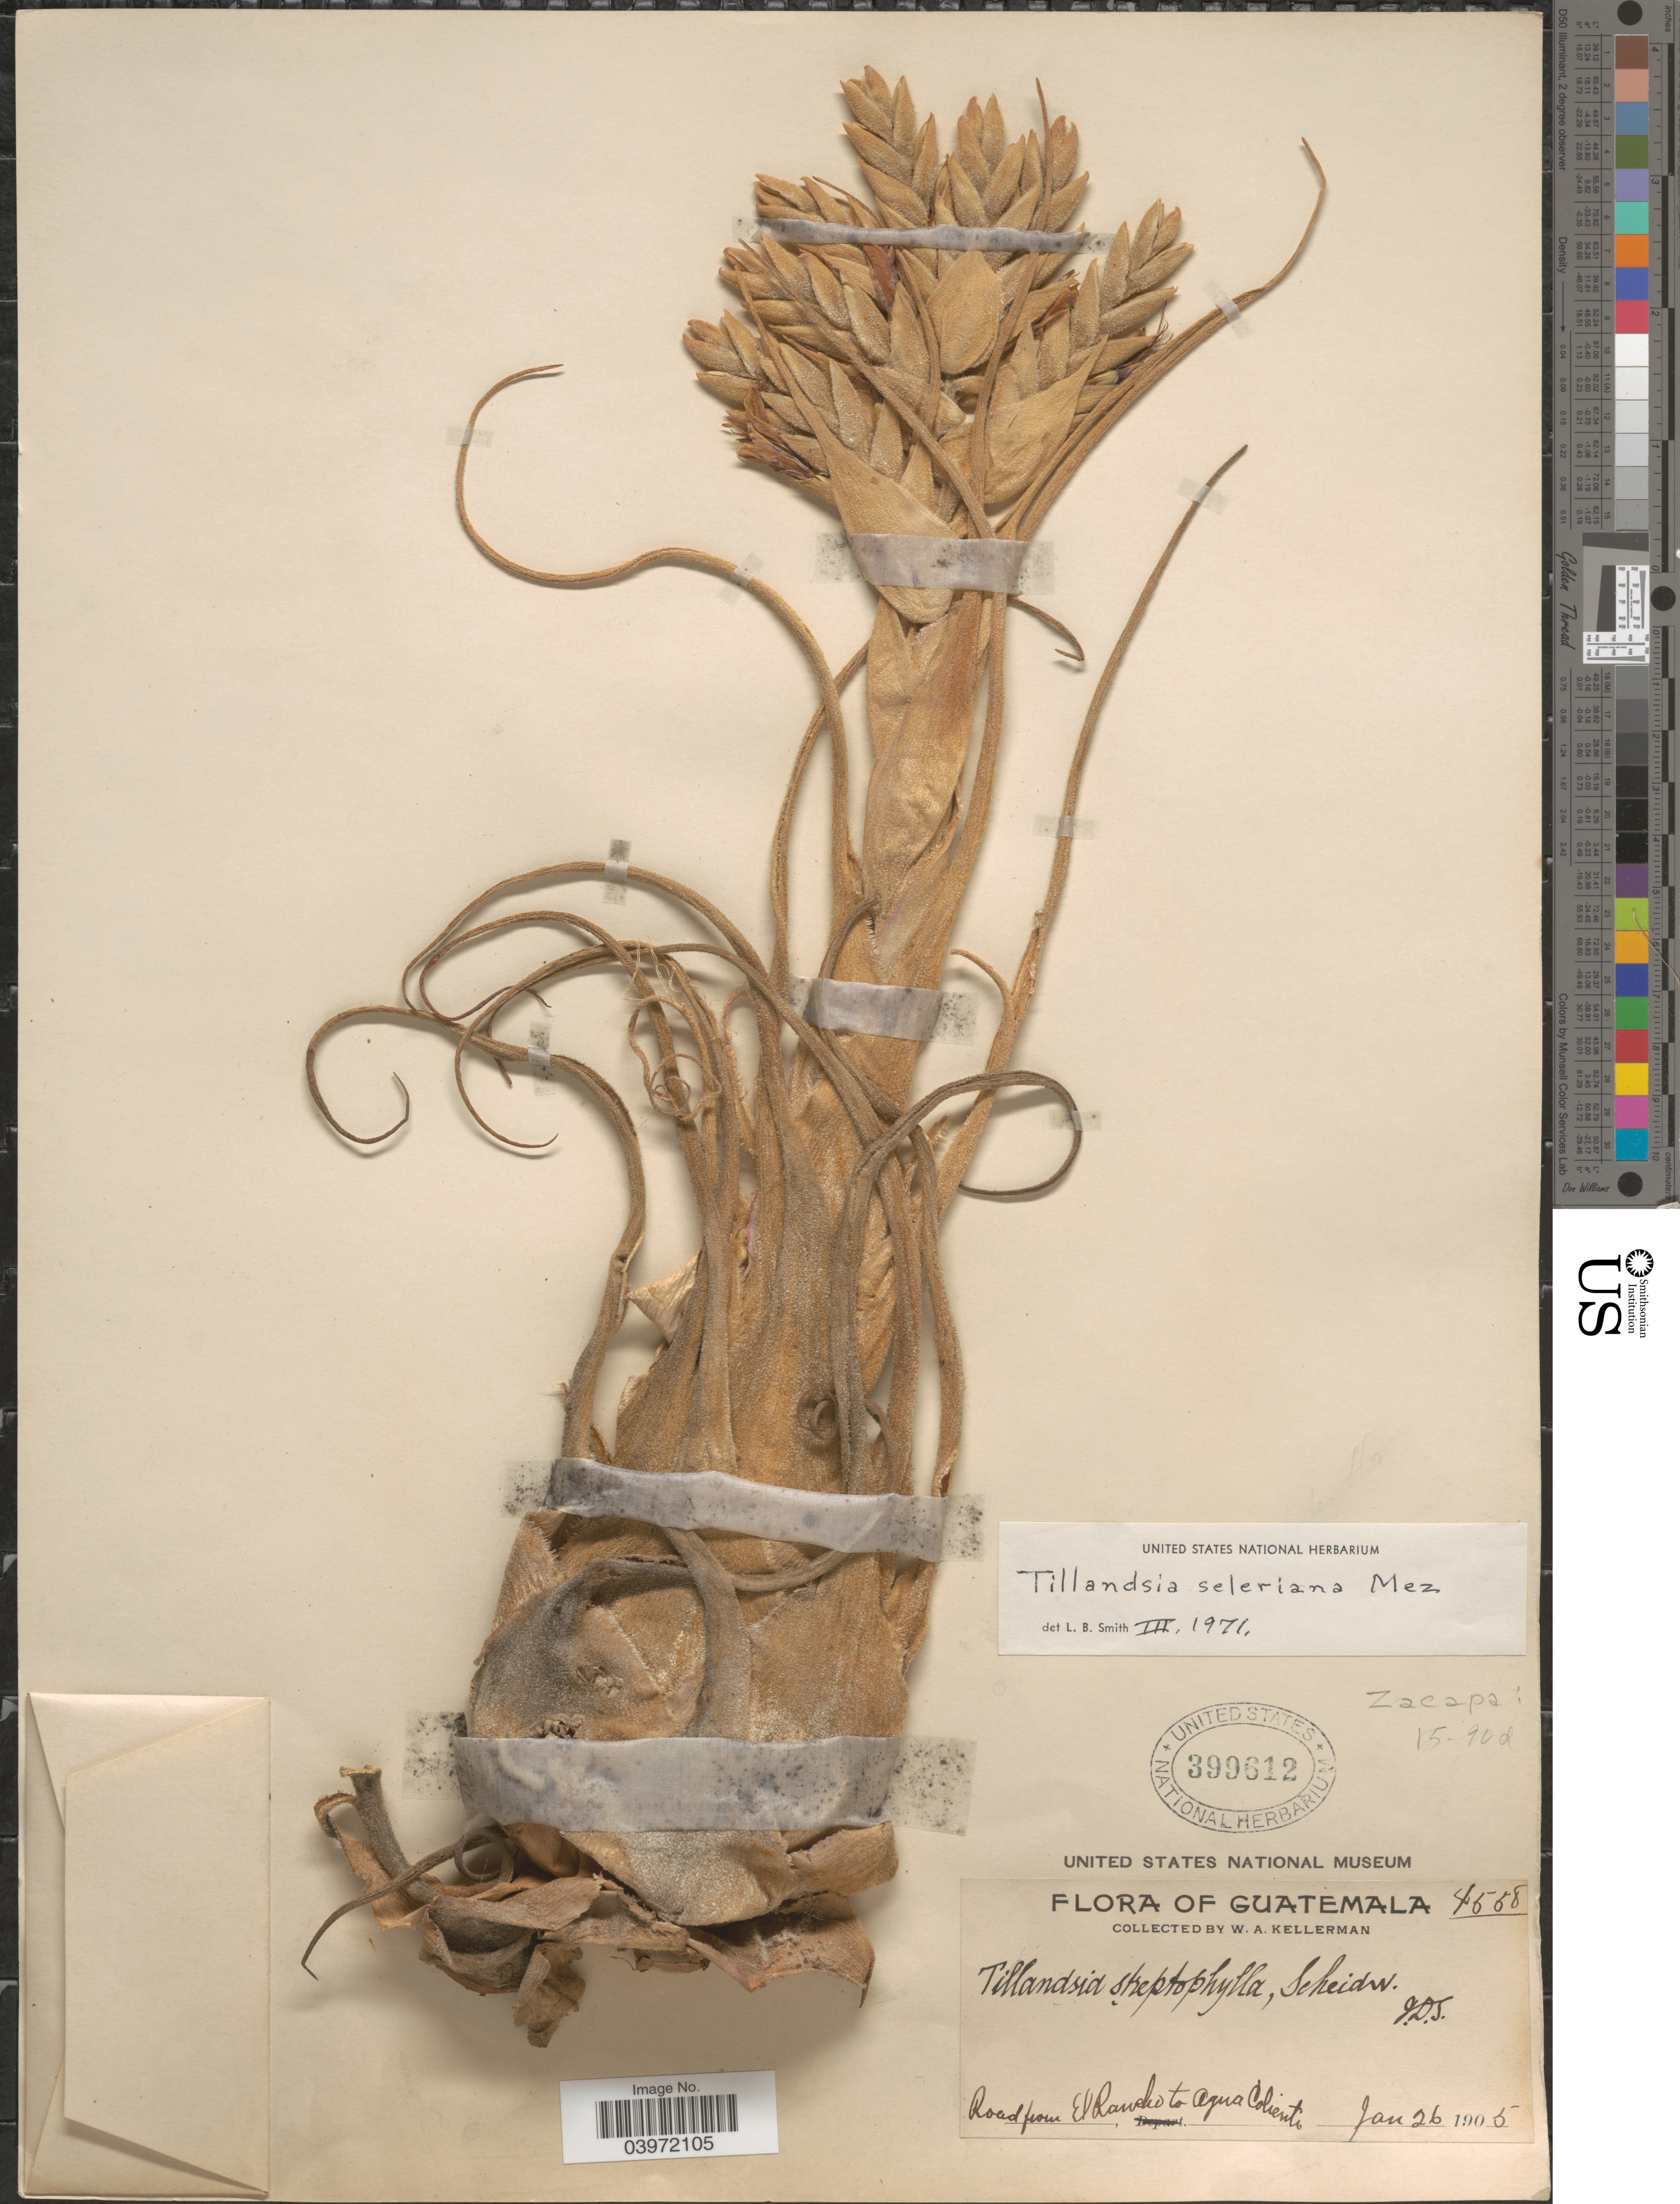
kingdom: Plantae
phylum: Tracheophyta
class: Liliopsida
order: Poales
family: Bromeliaceae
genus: Tillandsia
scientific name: Tillandsia seleriana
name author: Mez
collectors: W. Kellerman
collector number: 4558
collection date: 1905-01-26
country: Guatemala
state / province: Zacapa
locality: Road from El Rancho to Agua Colienti.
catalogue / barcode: US 399612